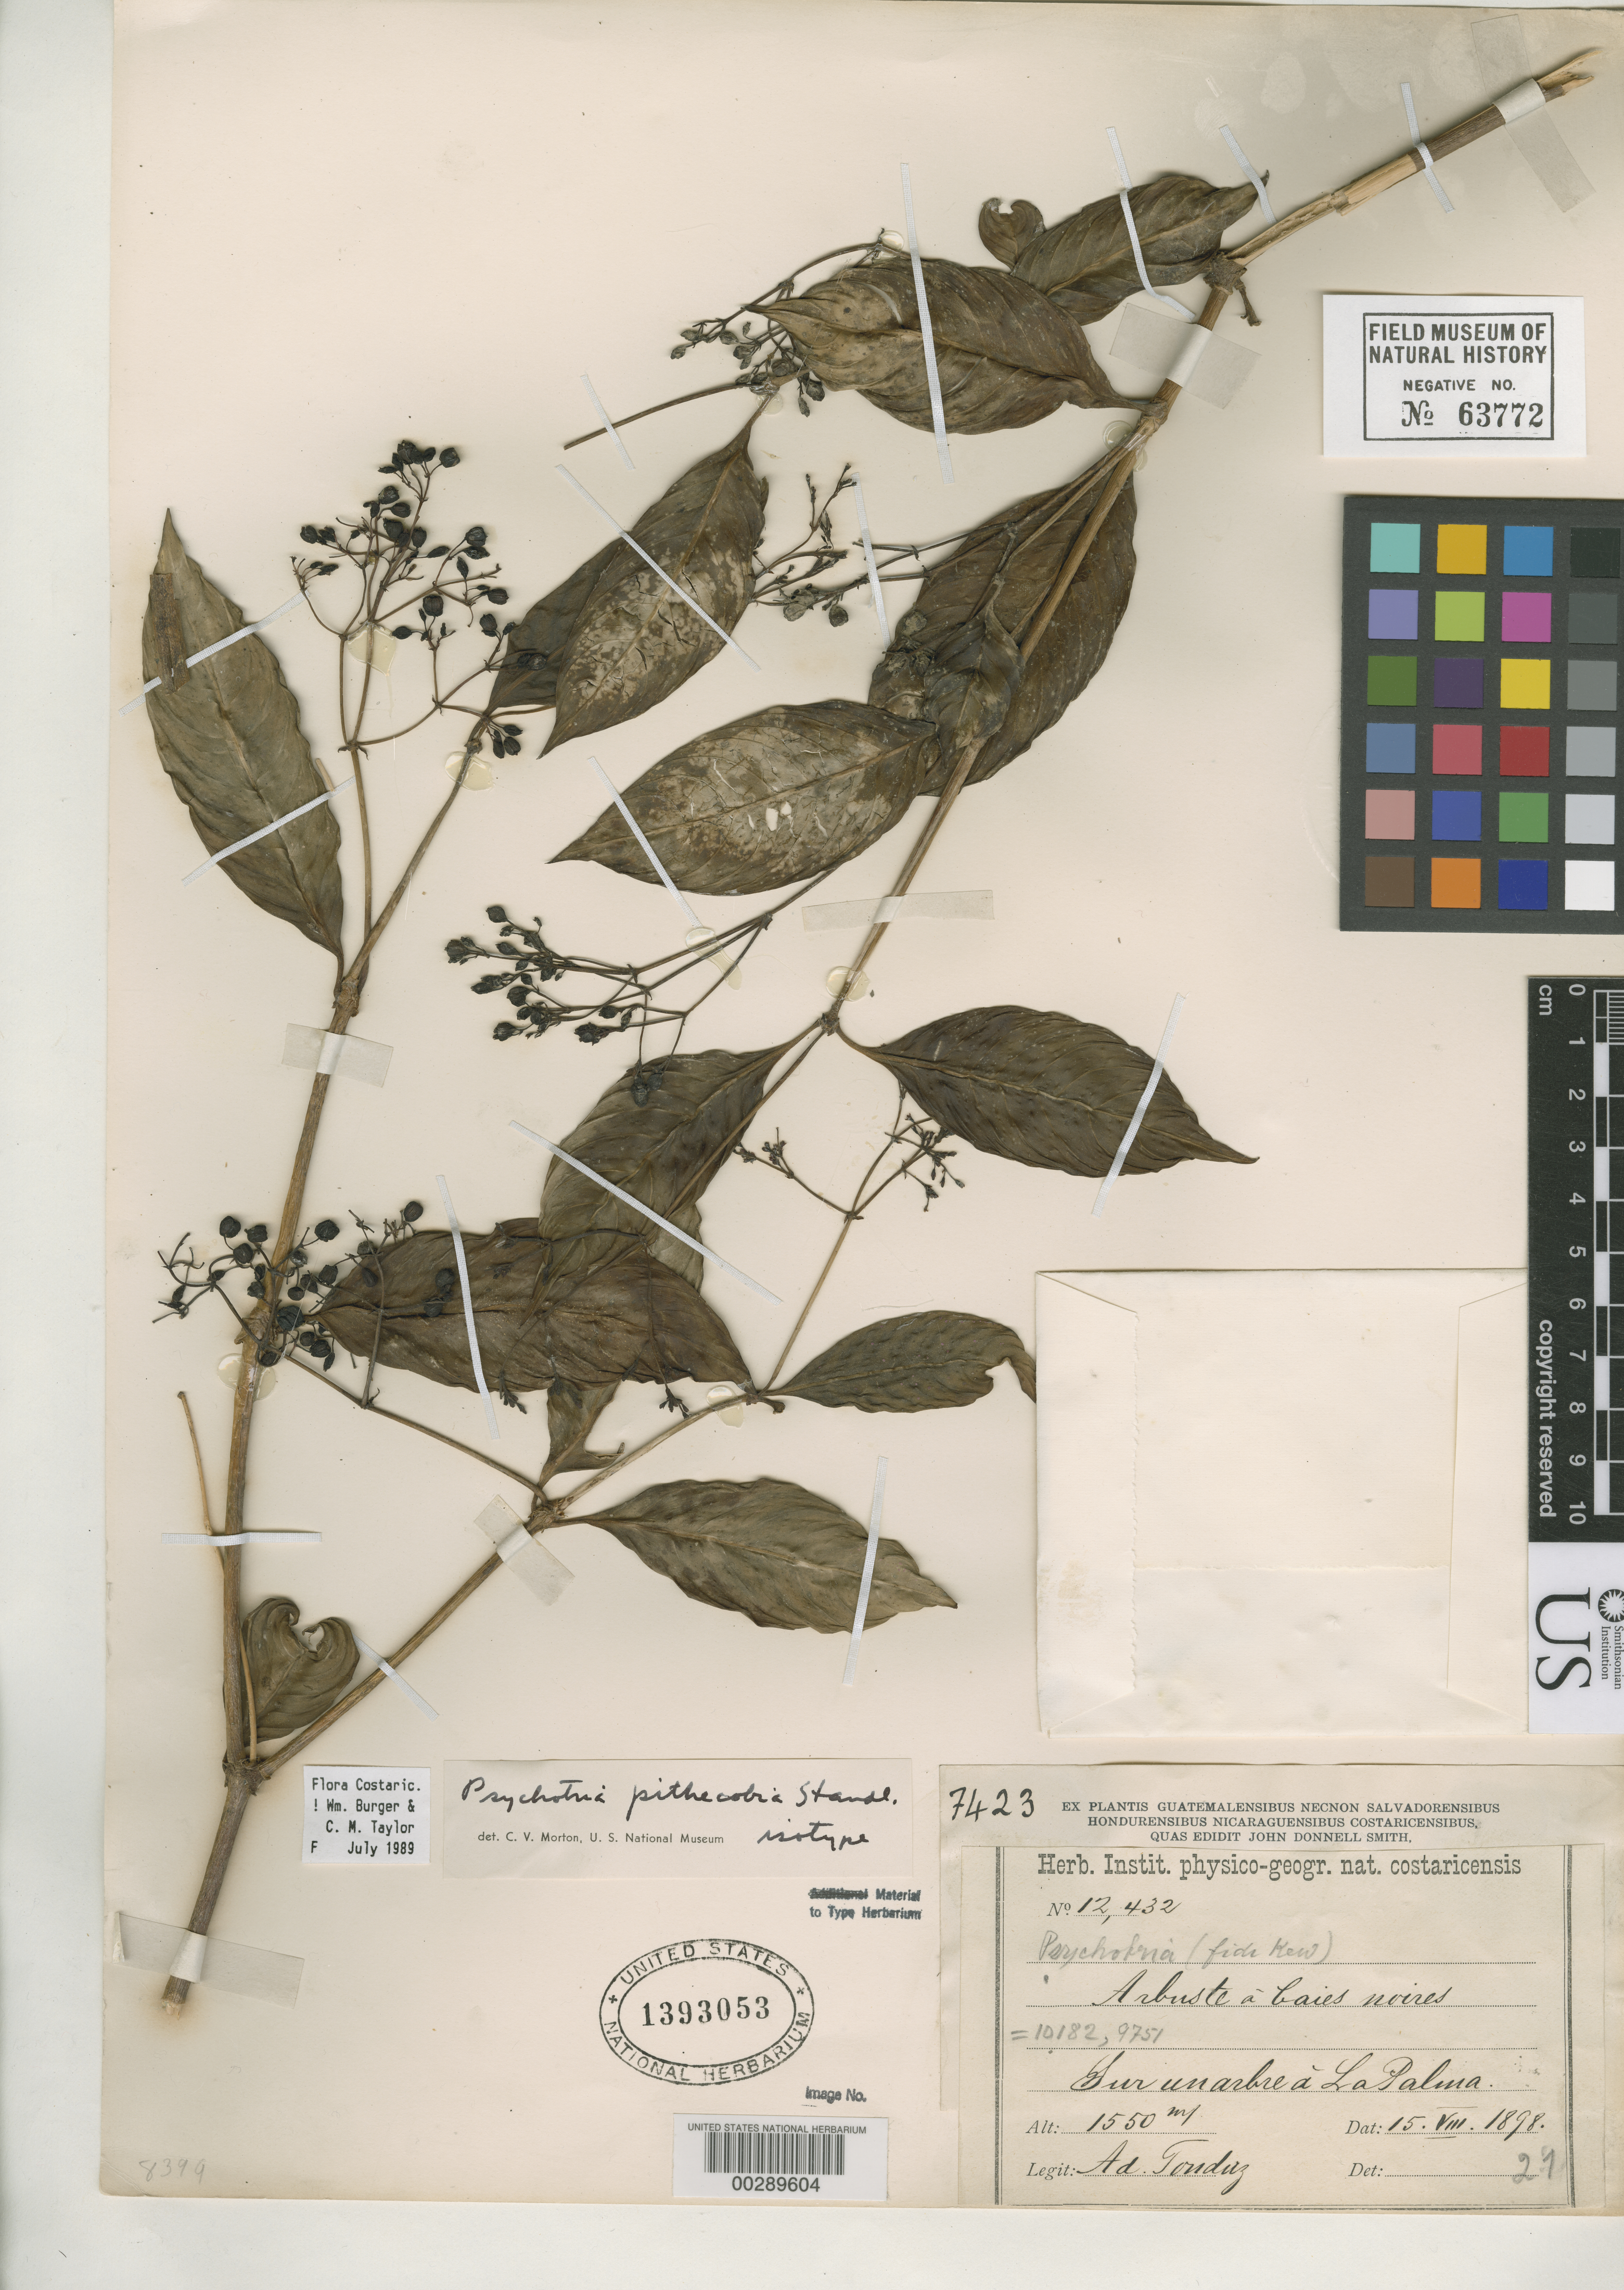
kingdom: Plantae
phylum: Tracheophyta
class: Magnoliopsida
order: Gentianales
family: Rubiaceae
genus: Psychotria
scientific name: Psychotria pithecobia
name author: Standl.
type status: Isotype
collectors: A. Tonduz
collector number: J.D.S. 12432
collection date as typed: Oct 1898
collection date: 1898-10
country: Costa Rica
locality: La Palma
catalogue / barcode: US 1393053